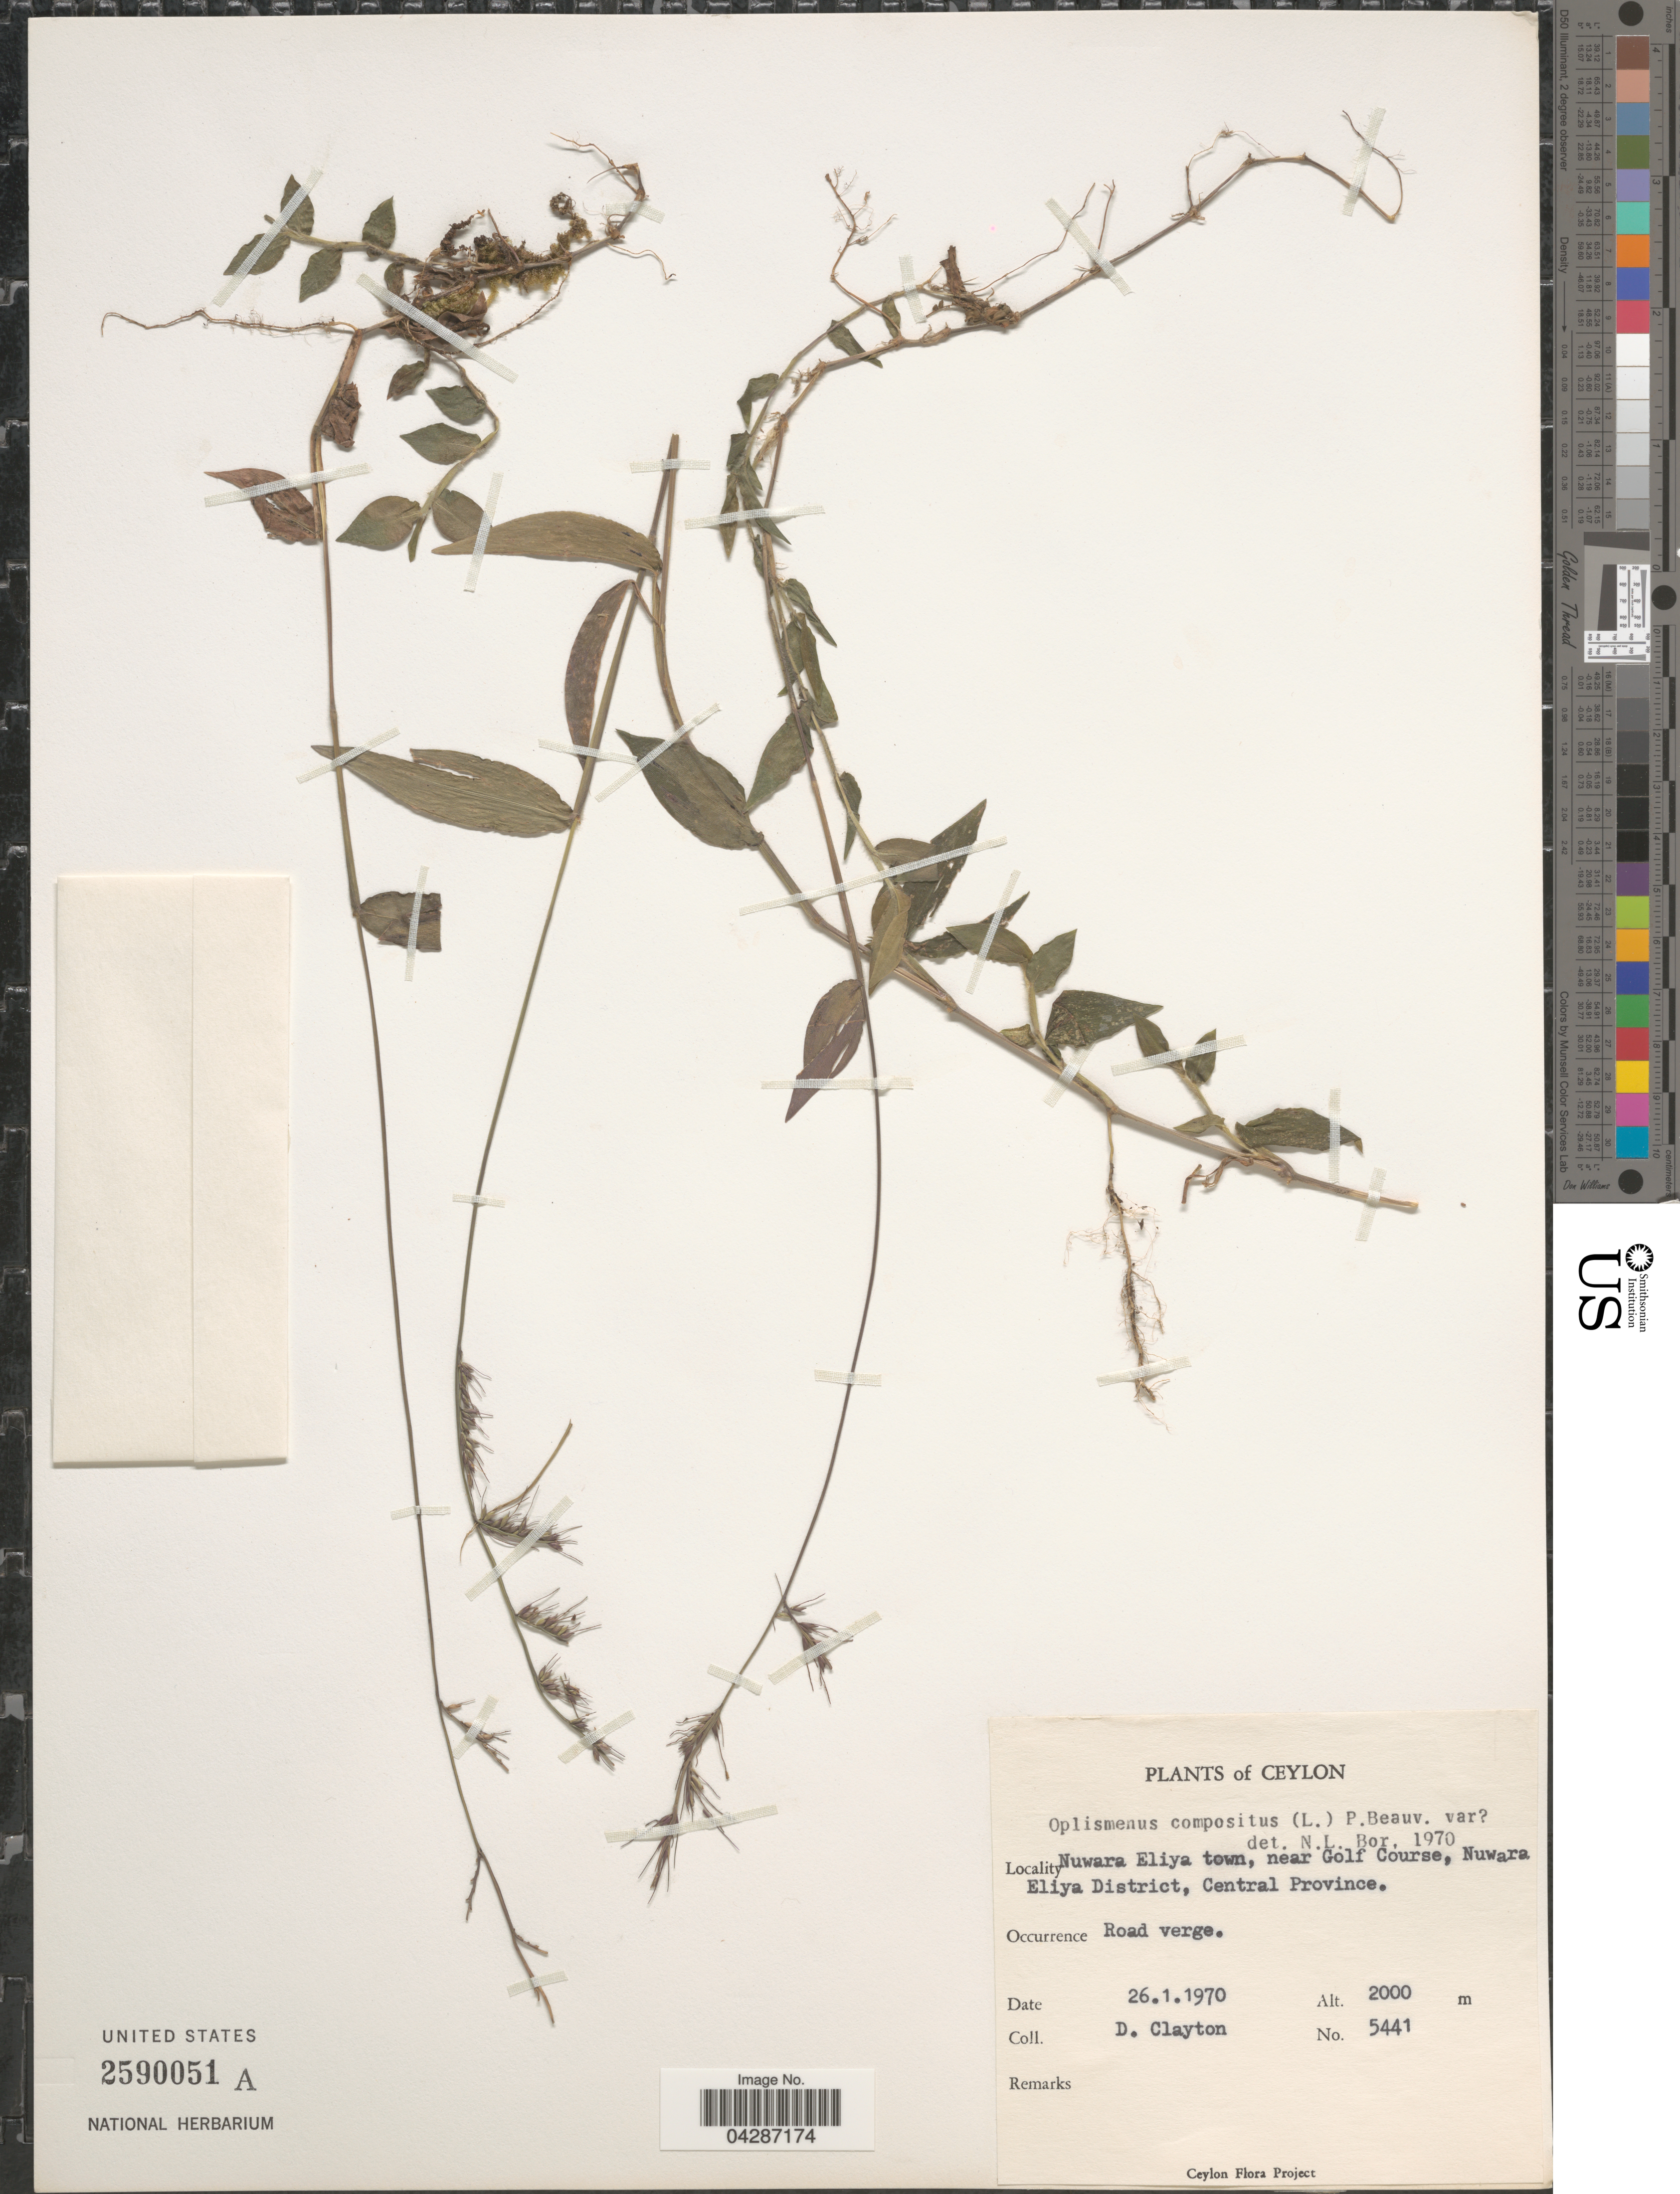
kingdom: Plantae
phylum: Tracheophyta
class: Liliopsida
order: Poales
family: Poaceae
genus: Oplismenus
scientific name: Oplismenus compositus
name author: (L.) P. Beauv.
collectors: D. Clayton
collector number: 5441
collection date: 1970-01-26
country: Sri Lanka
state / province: Central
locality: Ceylon. Nuwara Eliya town, near Golf Course, Nuwara Eliya District.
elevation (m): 2000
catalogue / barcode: US 2590051A